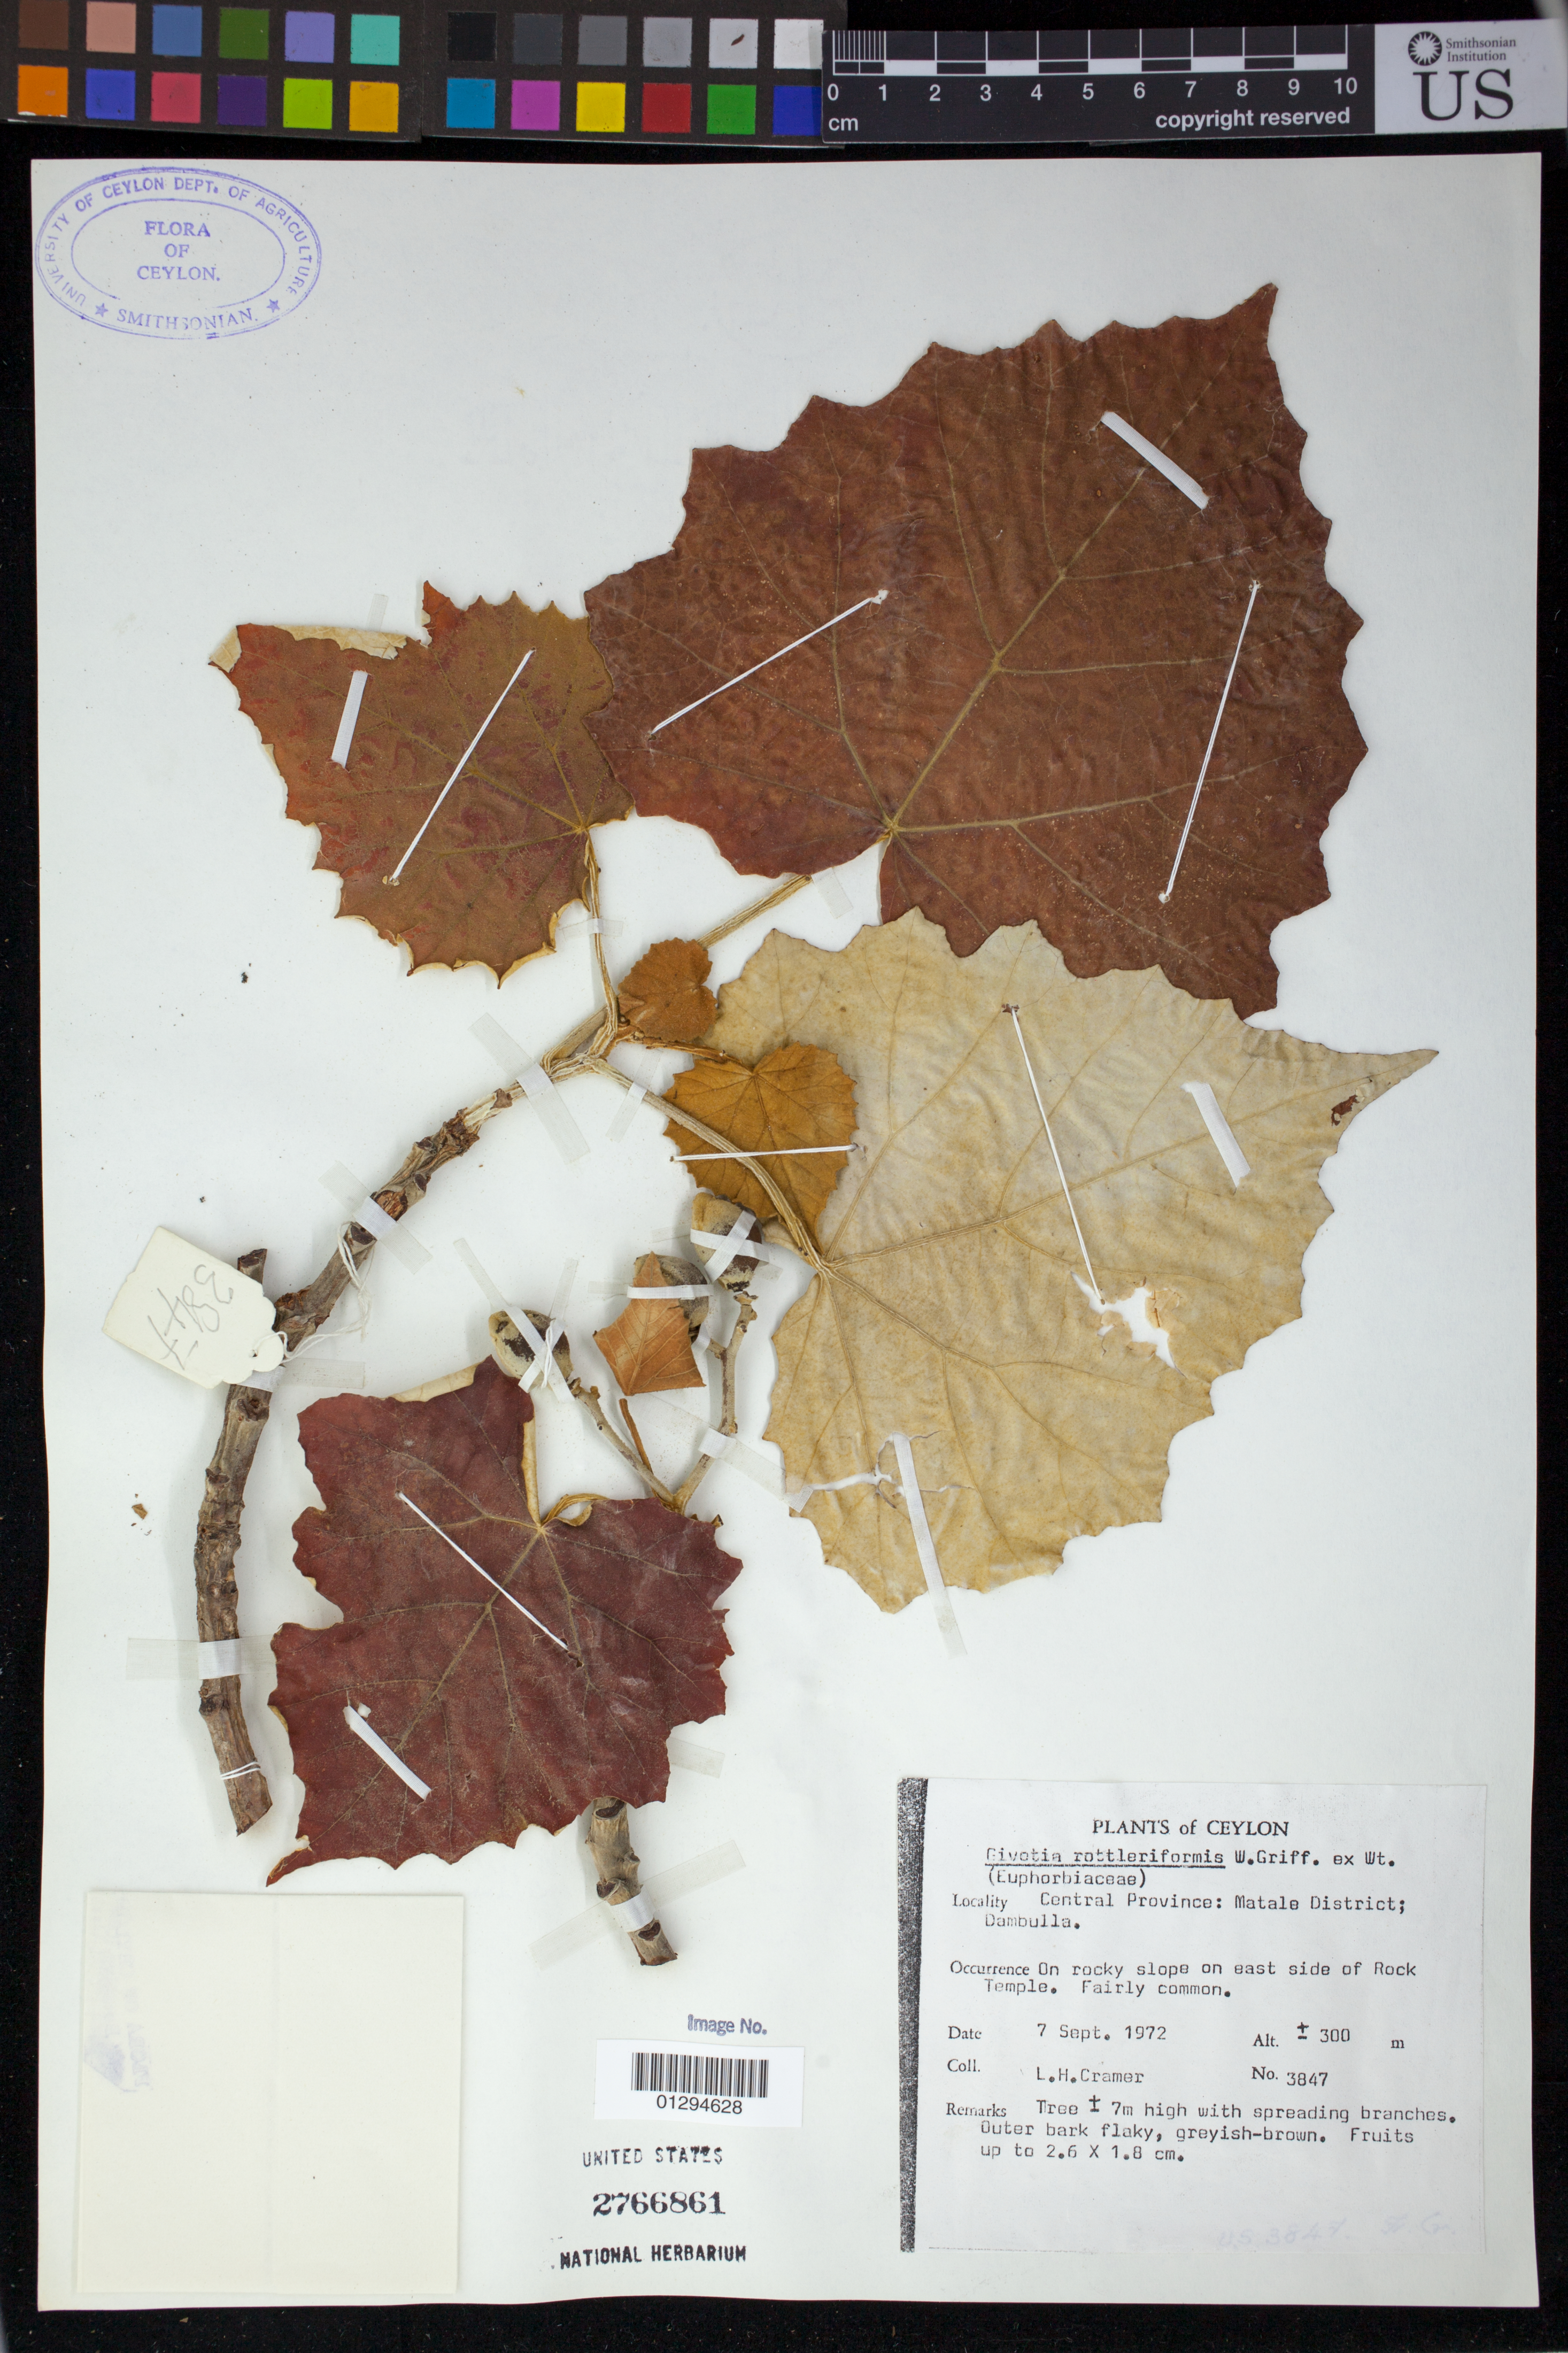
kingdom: Plantae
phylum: Tracheophyta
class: Magnoliopsida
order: Malpighiales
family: Euphorbiaceae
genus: Givotia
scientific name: Givotia rottleriformis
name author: Griff. ex Wight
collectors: L. H. Cramer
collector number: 3847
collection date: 1972-09-07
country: Sri Lanka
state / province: Central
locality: Matale District; Dambulla.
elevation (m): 300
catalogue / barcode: US 2766861